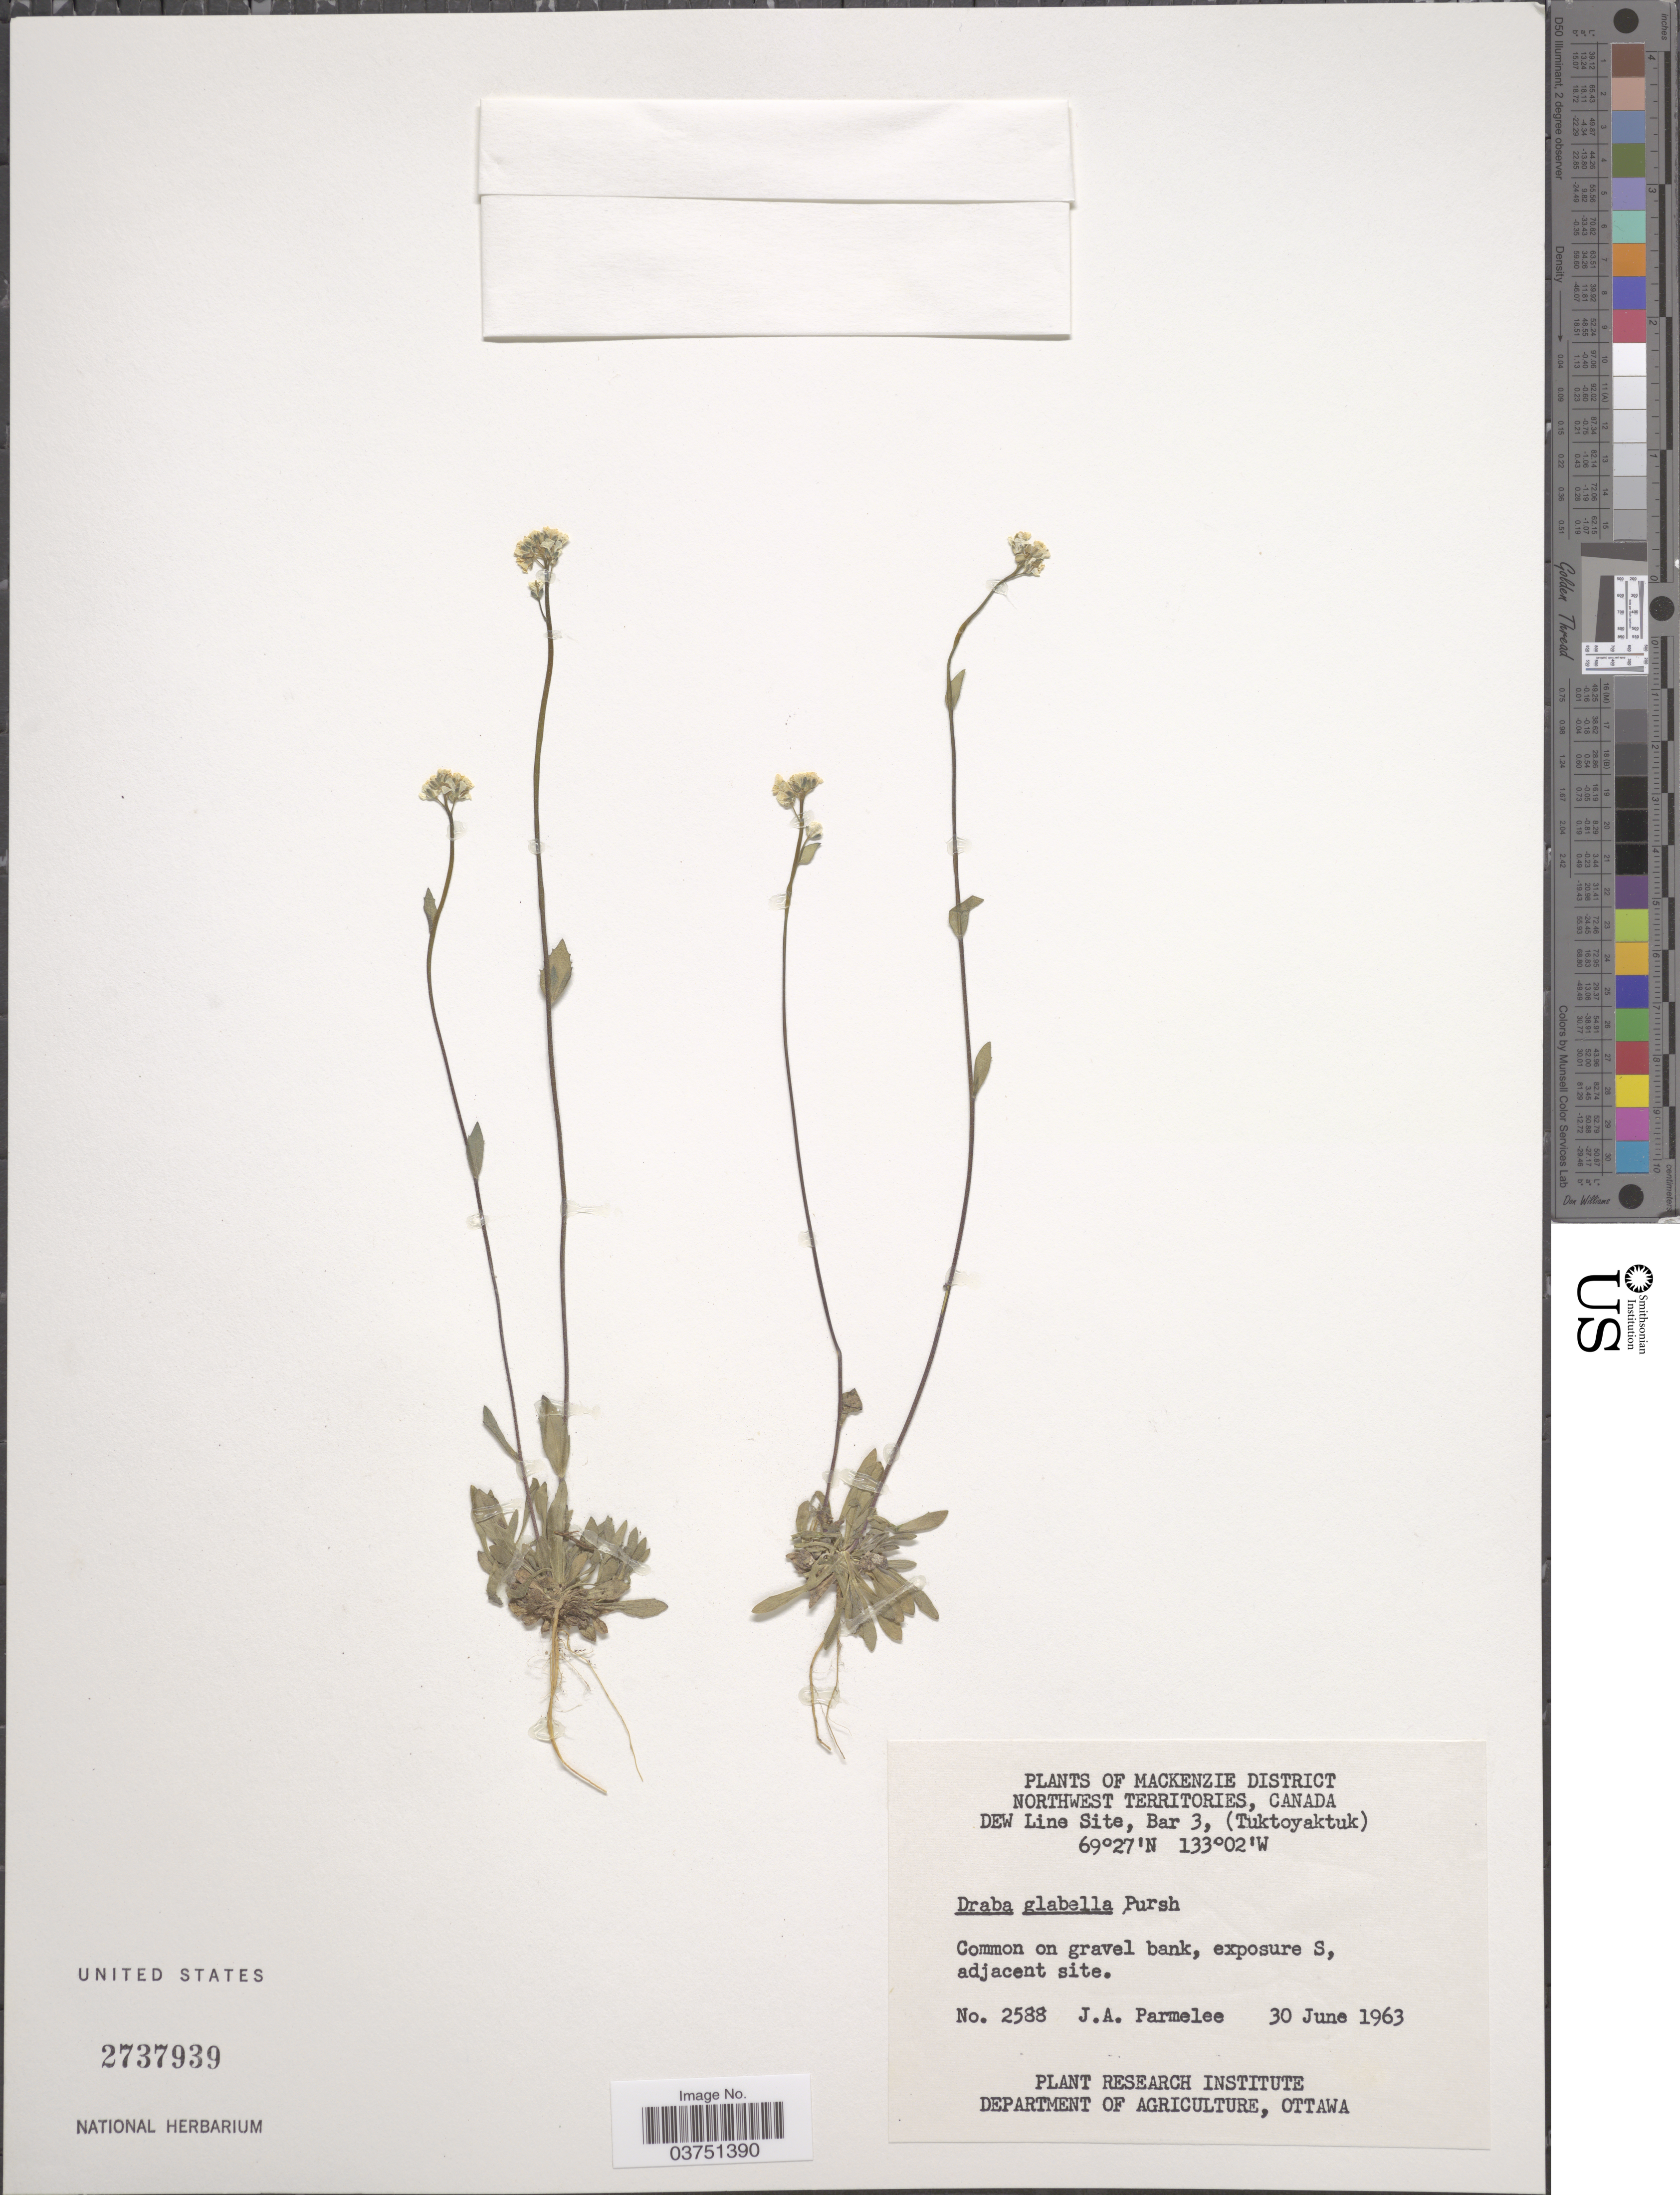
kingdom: Plantae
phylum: Tracheophyta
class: Magnoliopsida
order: Brassicales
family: Brassicaceae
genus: Draba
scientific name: Draba glabella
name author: Pursh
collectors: J. A. Parmelee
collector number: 2588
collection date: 1963-06-30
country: Canada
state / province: Northwest Territories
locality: Mackenzie District; Dew Line Site, Bar 3, (Tuktoyaktuk).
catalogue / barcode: US 2737939